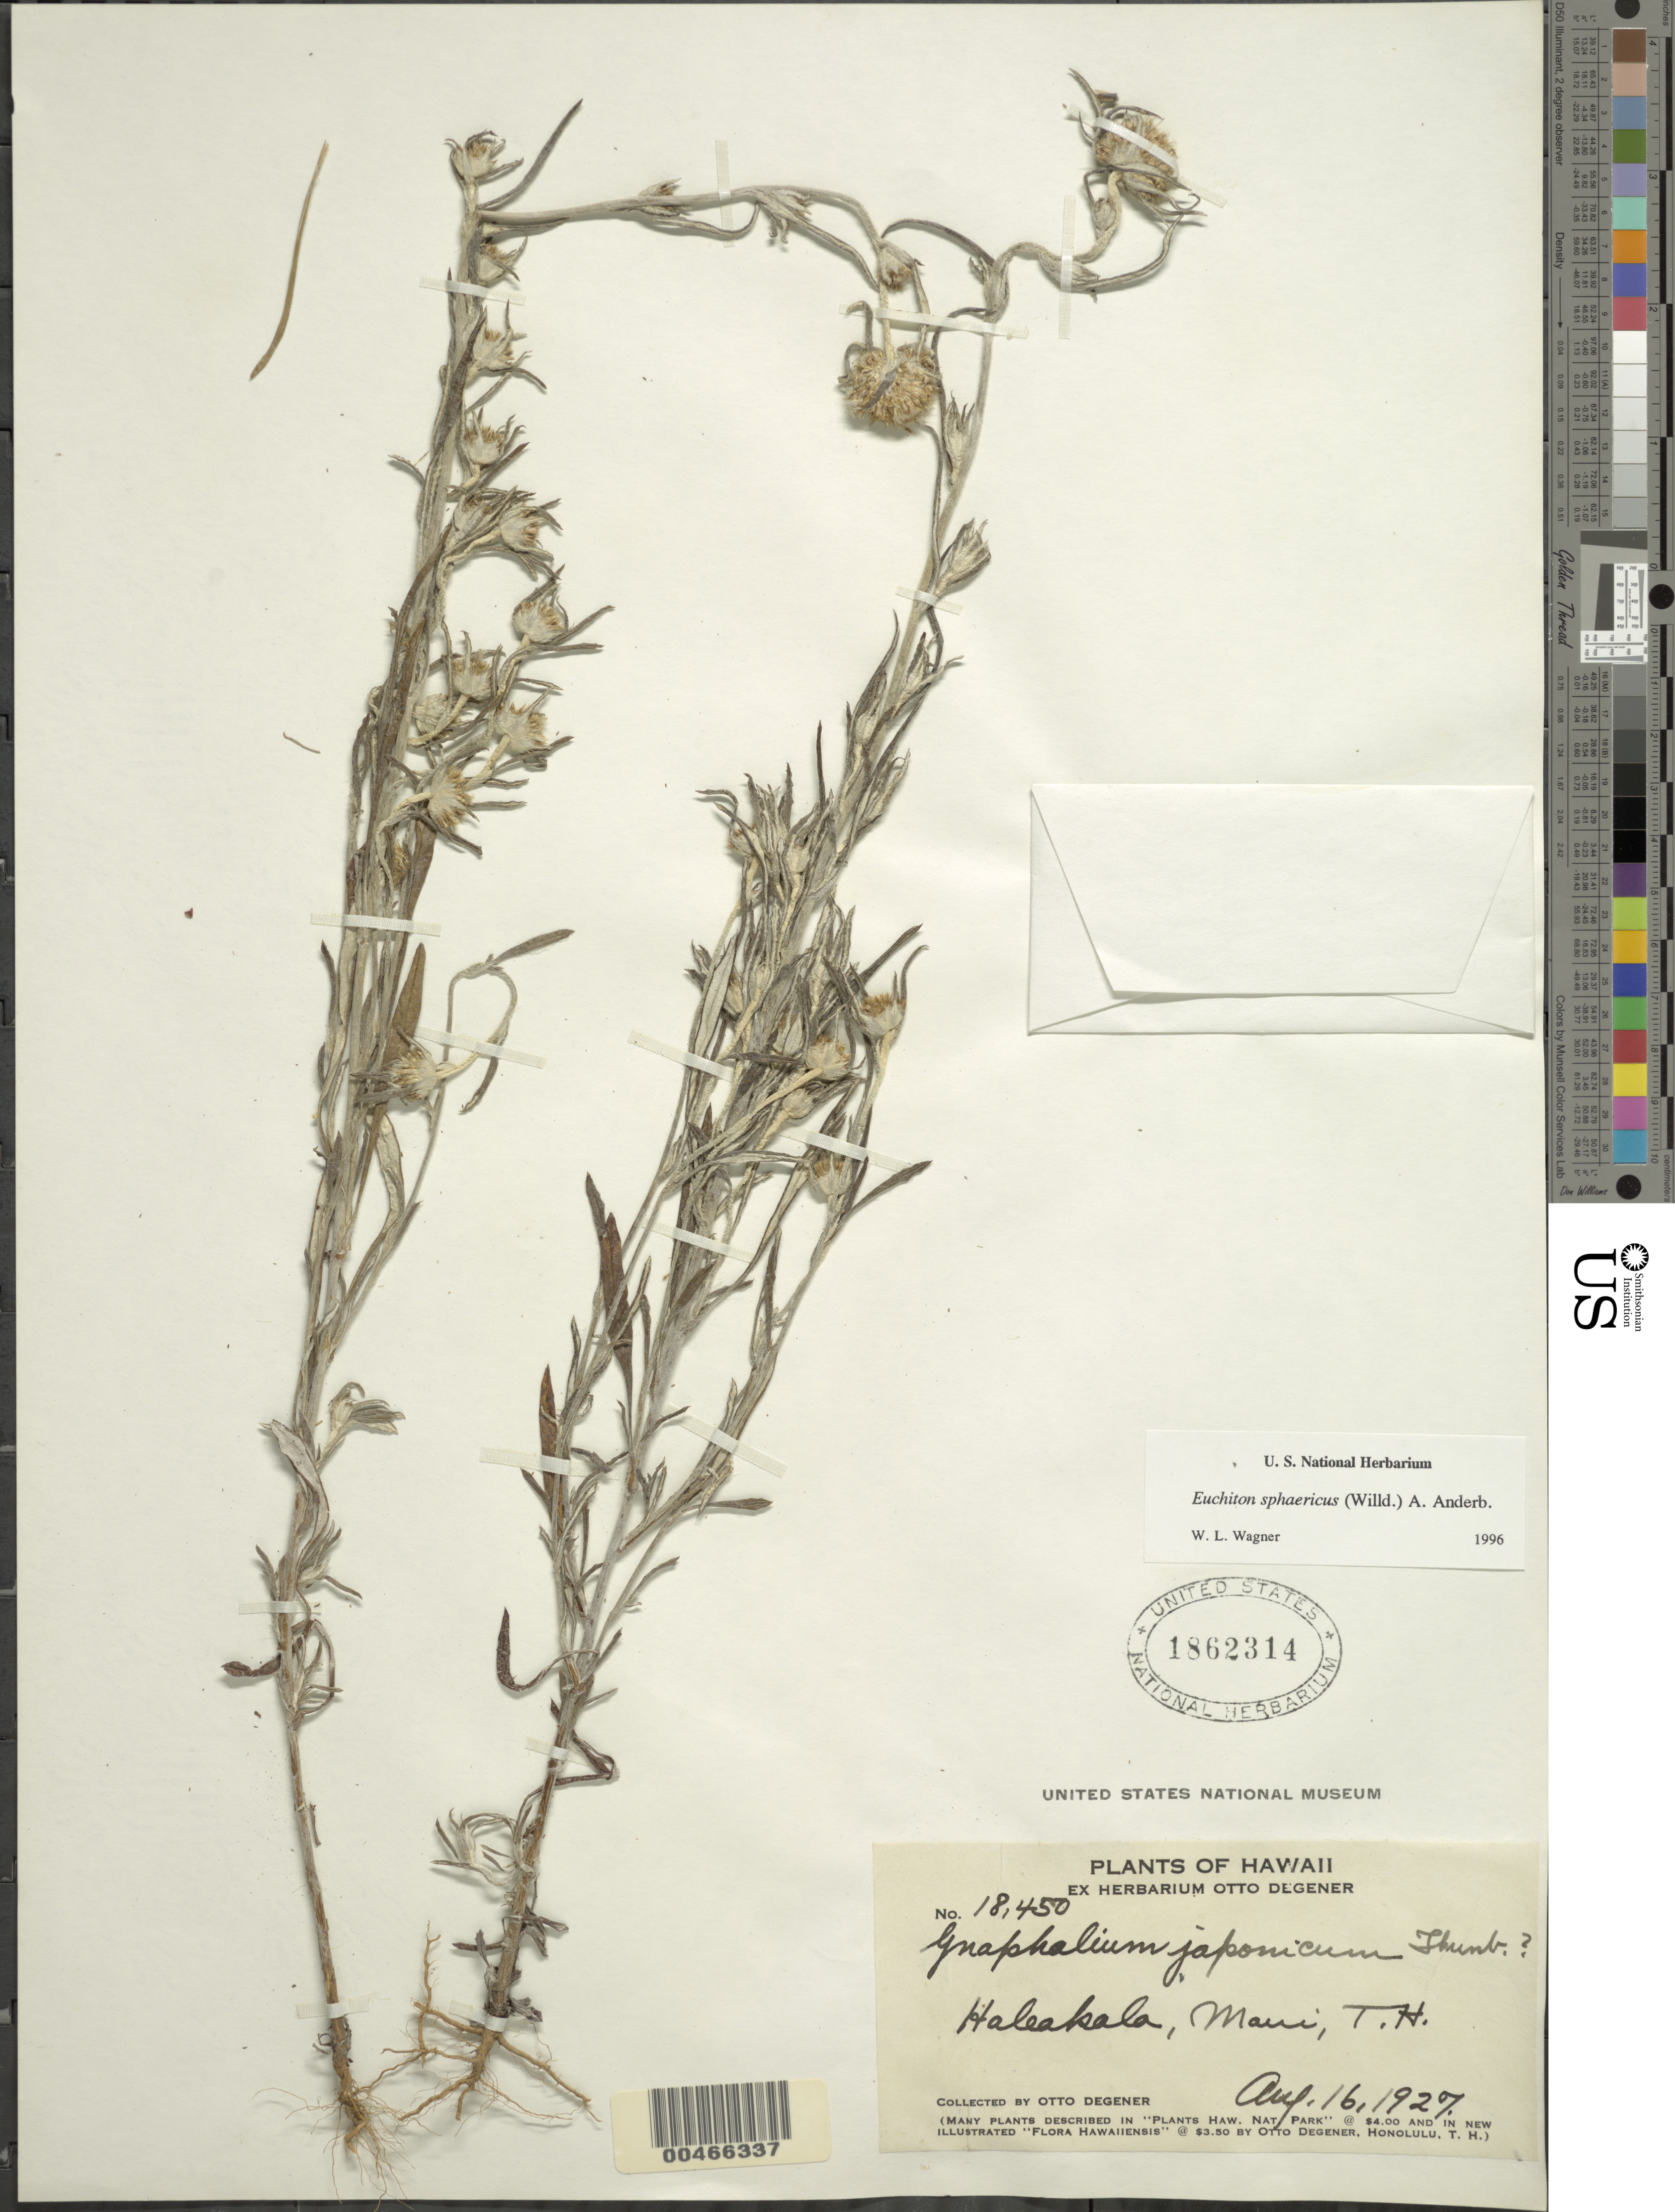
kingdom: Plantae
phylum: Tracheophyta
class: Magnoliopsida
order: Asterales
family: Asteraceae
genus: Euchiton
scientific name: Euchiton sphaericus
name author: (Willd.) Holub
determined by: Wagner, W. L., (BOT), Smithsonian Institution - National Museum of Natural History (UNITED STATES)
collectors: O. Degener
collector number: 18450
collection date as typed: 16 Aug 1927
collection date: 1927-08-16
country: United States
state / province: Hawaii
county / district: Maui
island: Maui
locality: Haleakala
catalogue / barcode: US 1862314